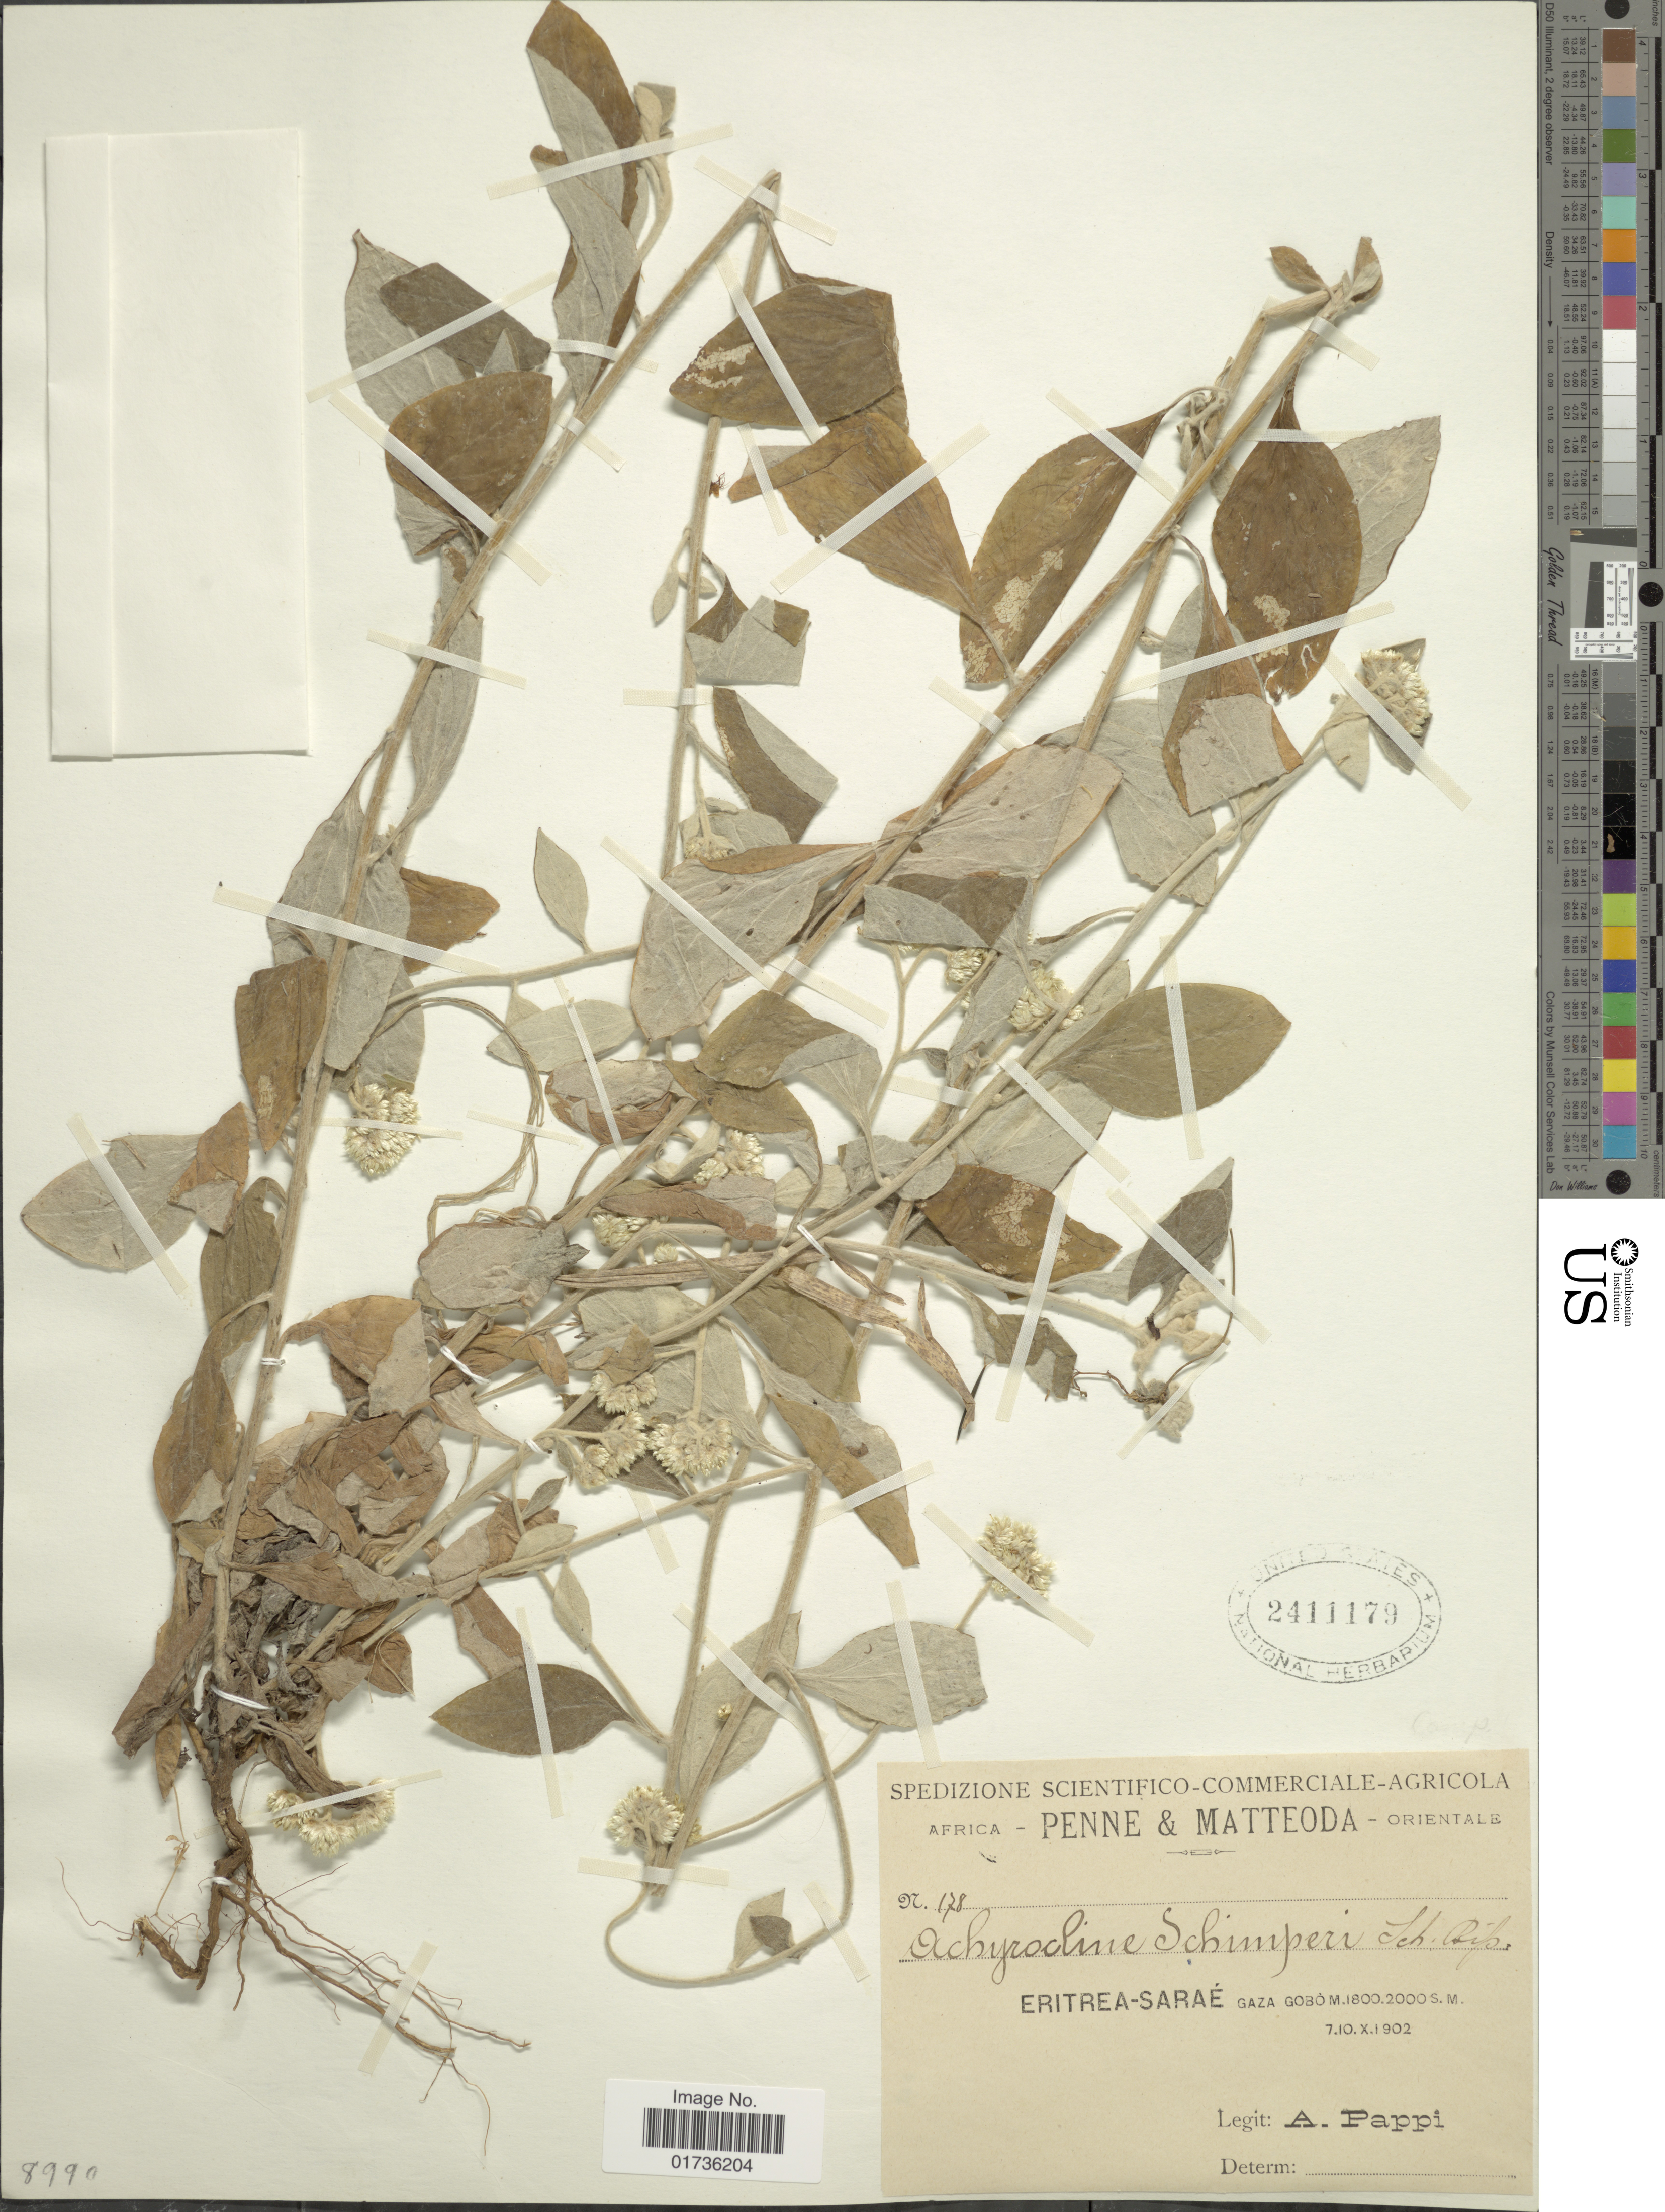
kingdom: Plantae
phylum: Tracheophyta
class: Magnoliopsida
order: Asterales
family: Asteraceae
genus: Achyrocline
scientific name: Achyrocline schimperi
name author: Sch. Bip. ex A. Rich.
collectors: A. Pappi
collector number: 178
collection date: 1902-10-07/1902-10-10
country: Eritrea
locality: Saraé gaza Gobó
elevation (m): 1800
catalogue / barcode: US 2411179